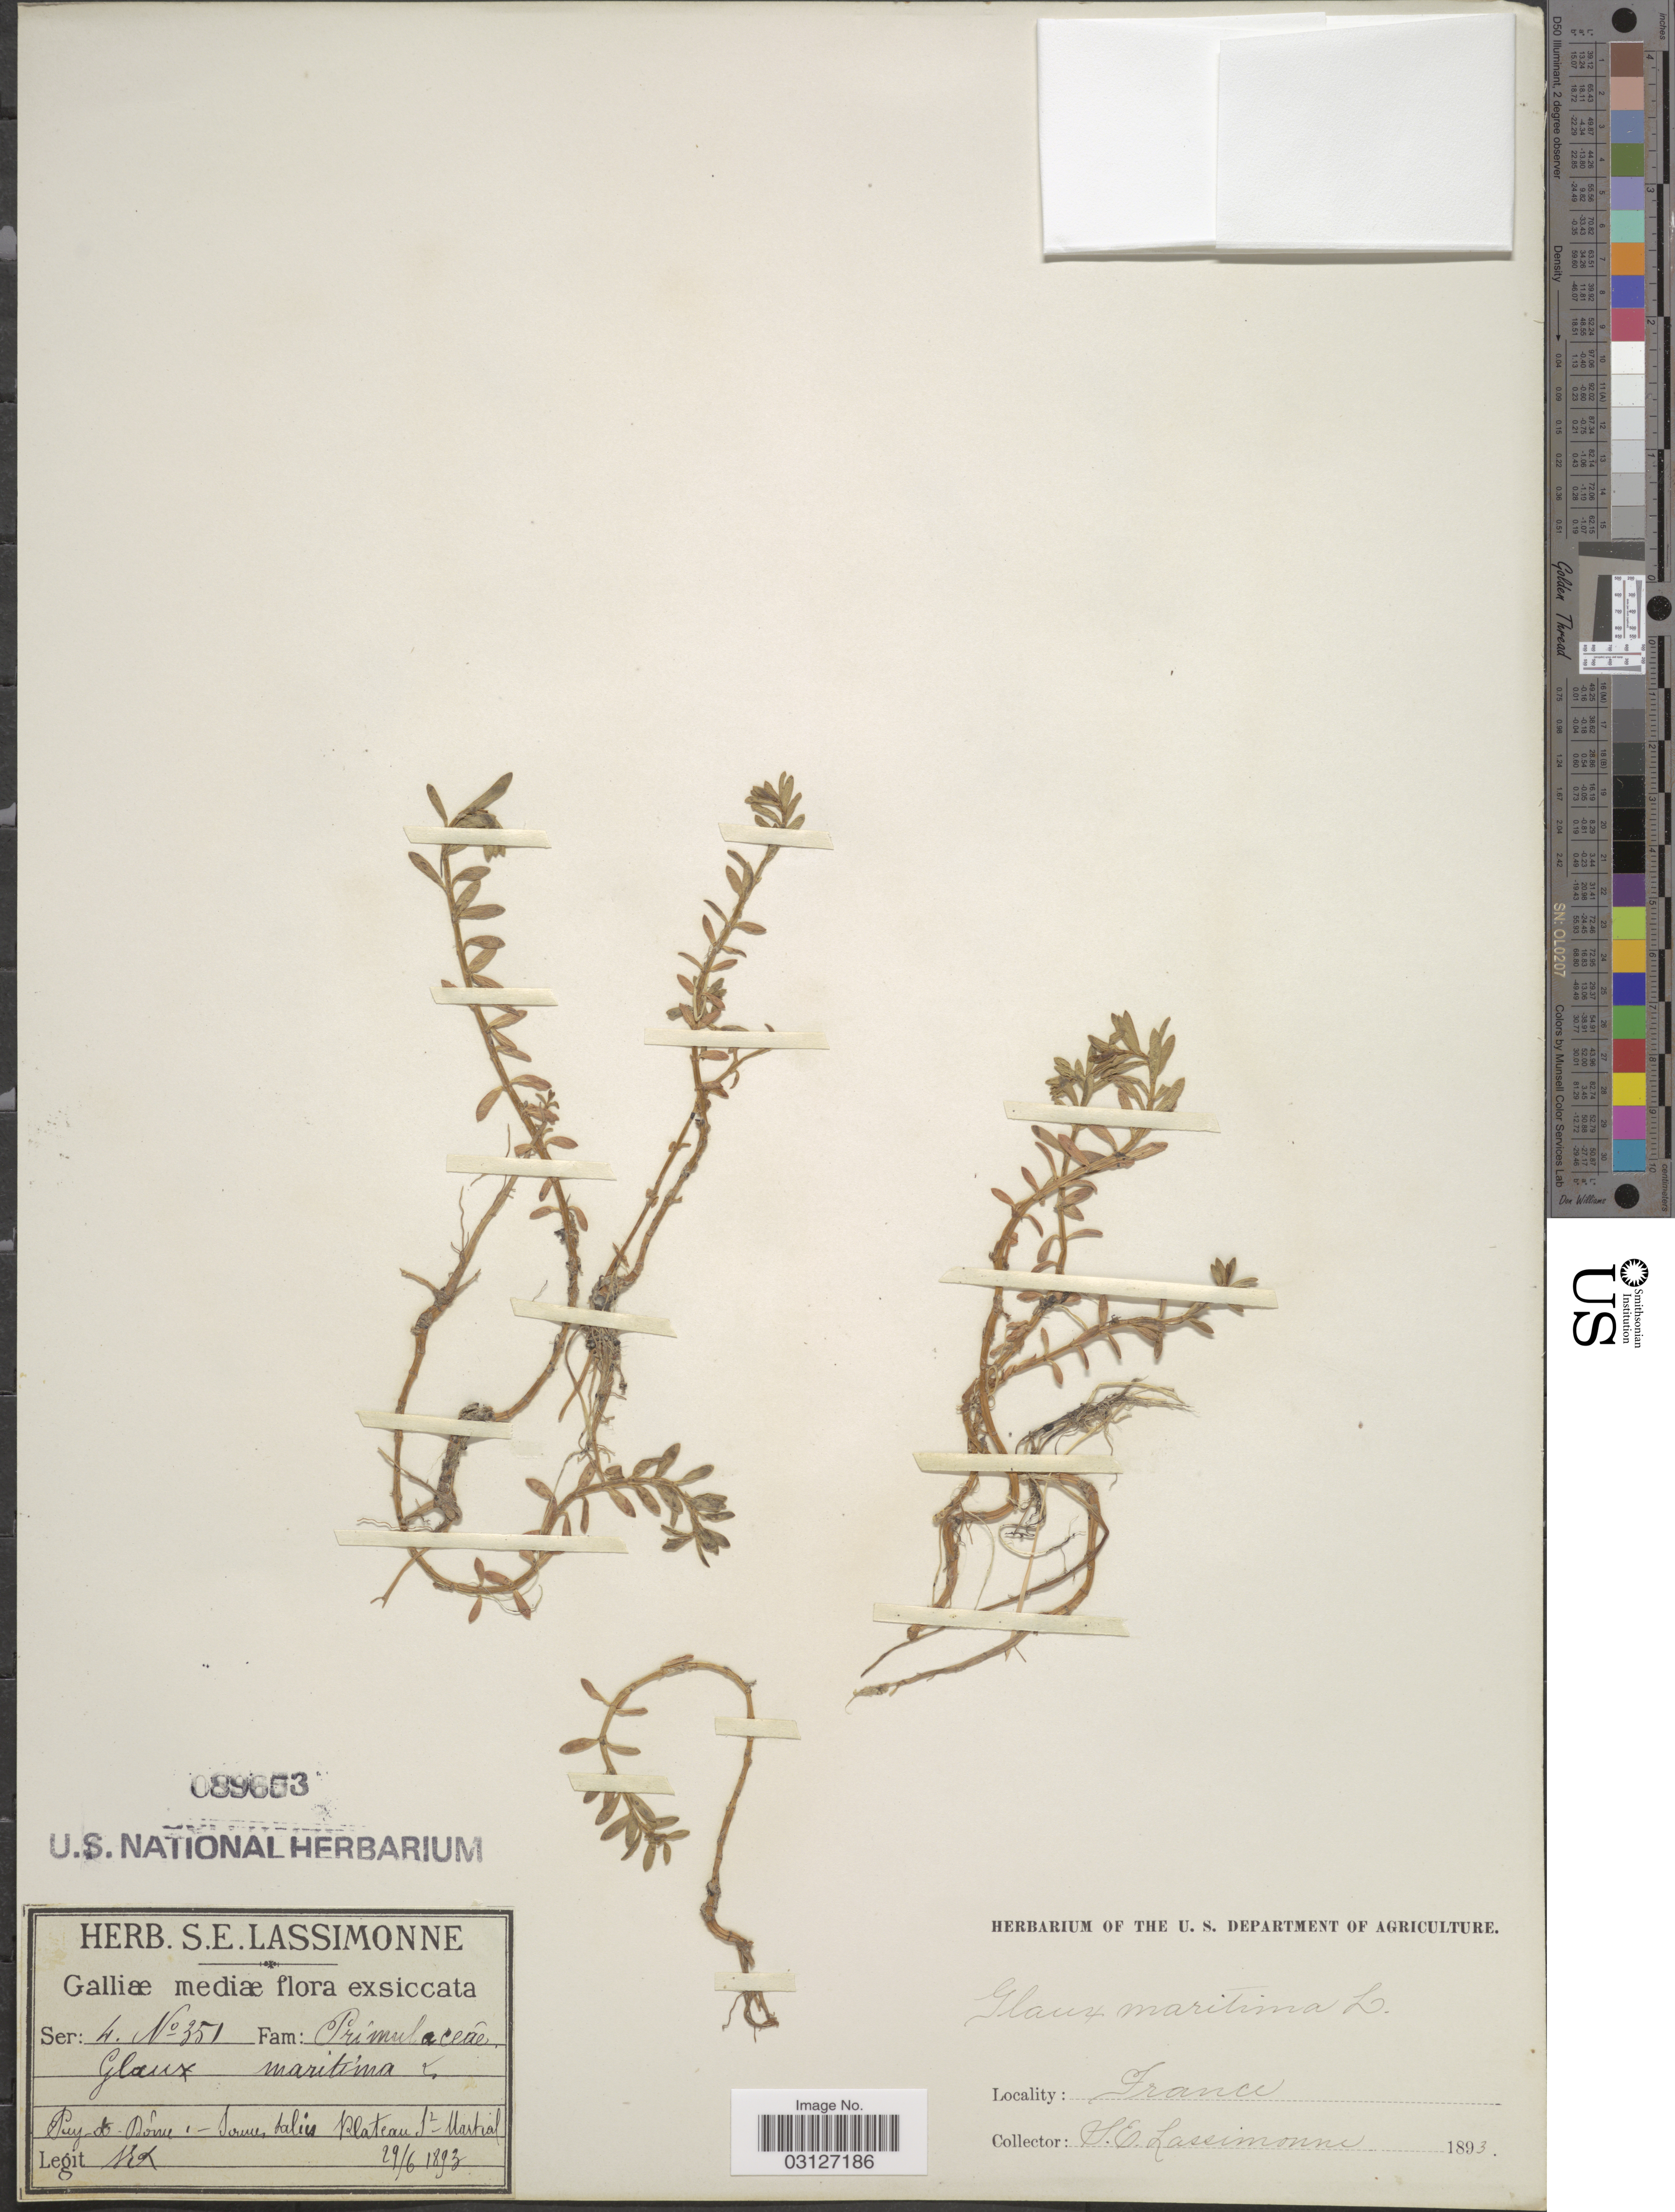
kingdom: Plantae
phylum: Tracheophyta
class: Magnoliopsida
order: Ericales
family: Primulaceae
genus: Glaux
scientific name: Glaux maritima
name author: L.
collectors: S. Lassimonne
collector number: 351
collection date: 1893-06-29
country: France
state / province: Auvergne-Rhône-Alpes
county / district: Puy-de-Dôme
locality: Puy-de-Dôme - Source talius Plateau St - Martial.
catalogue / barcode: US 89653